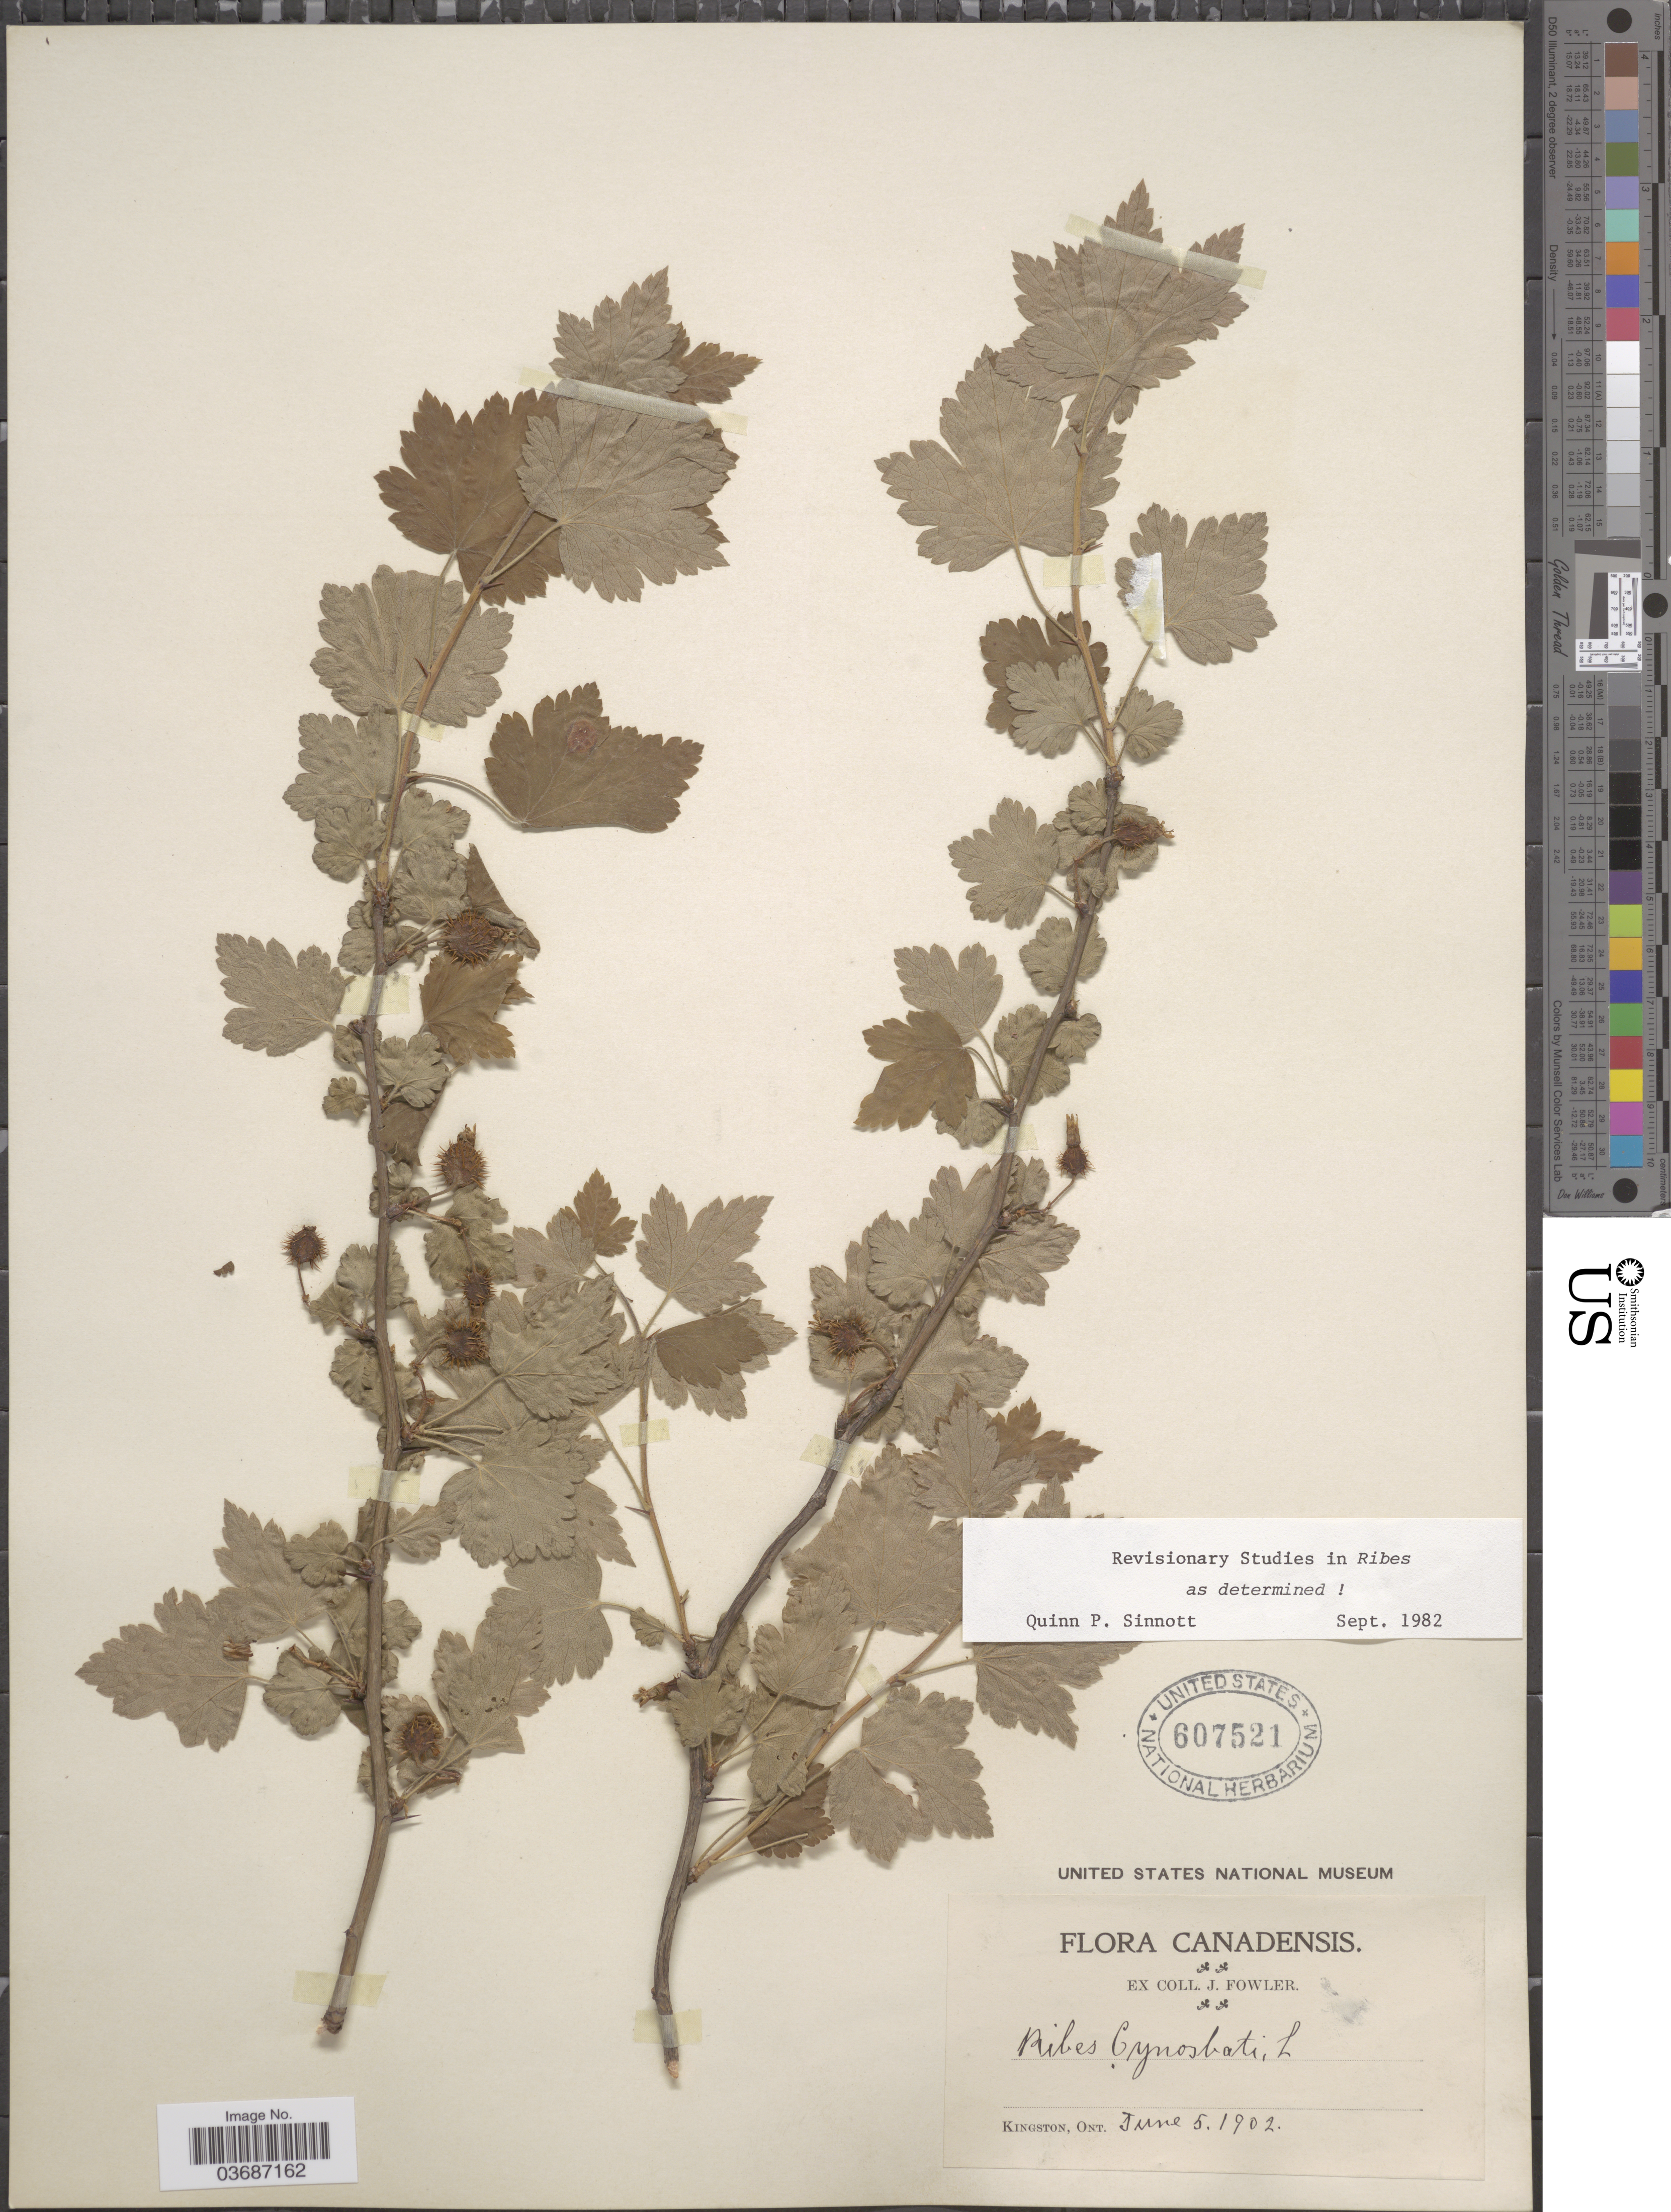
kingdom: Plantae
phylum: Tracheophyta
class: Magnoliopsida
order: Saxifragales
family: Grossulariaceae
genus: Ribes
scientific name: Ribes cynosbati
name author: L.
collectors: J. Fowler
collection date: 1902-06-05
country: Canada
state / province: Ontario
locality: Kingston.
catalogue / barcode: US 607521